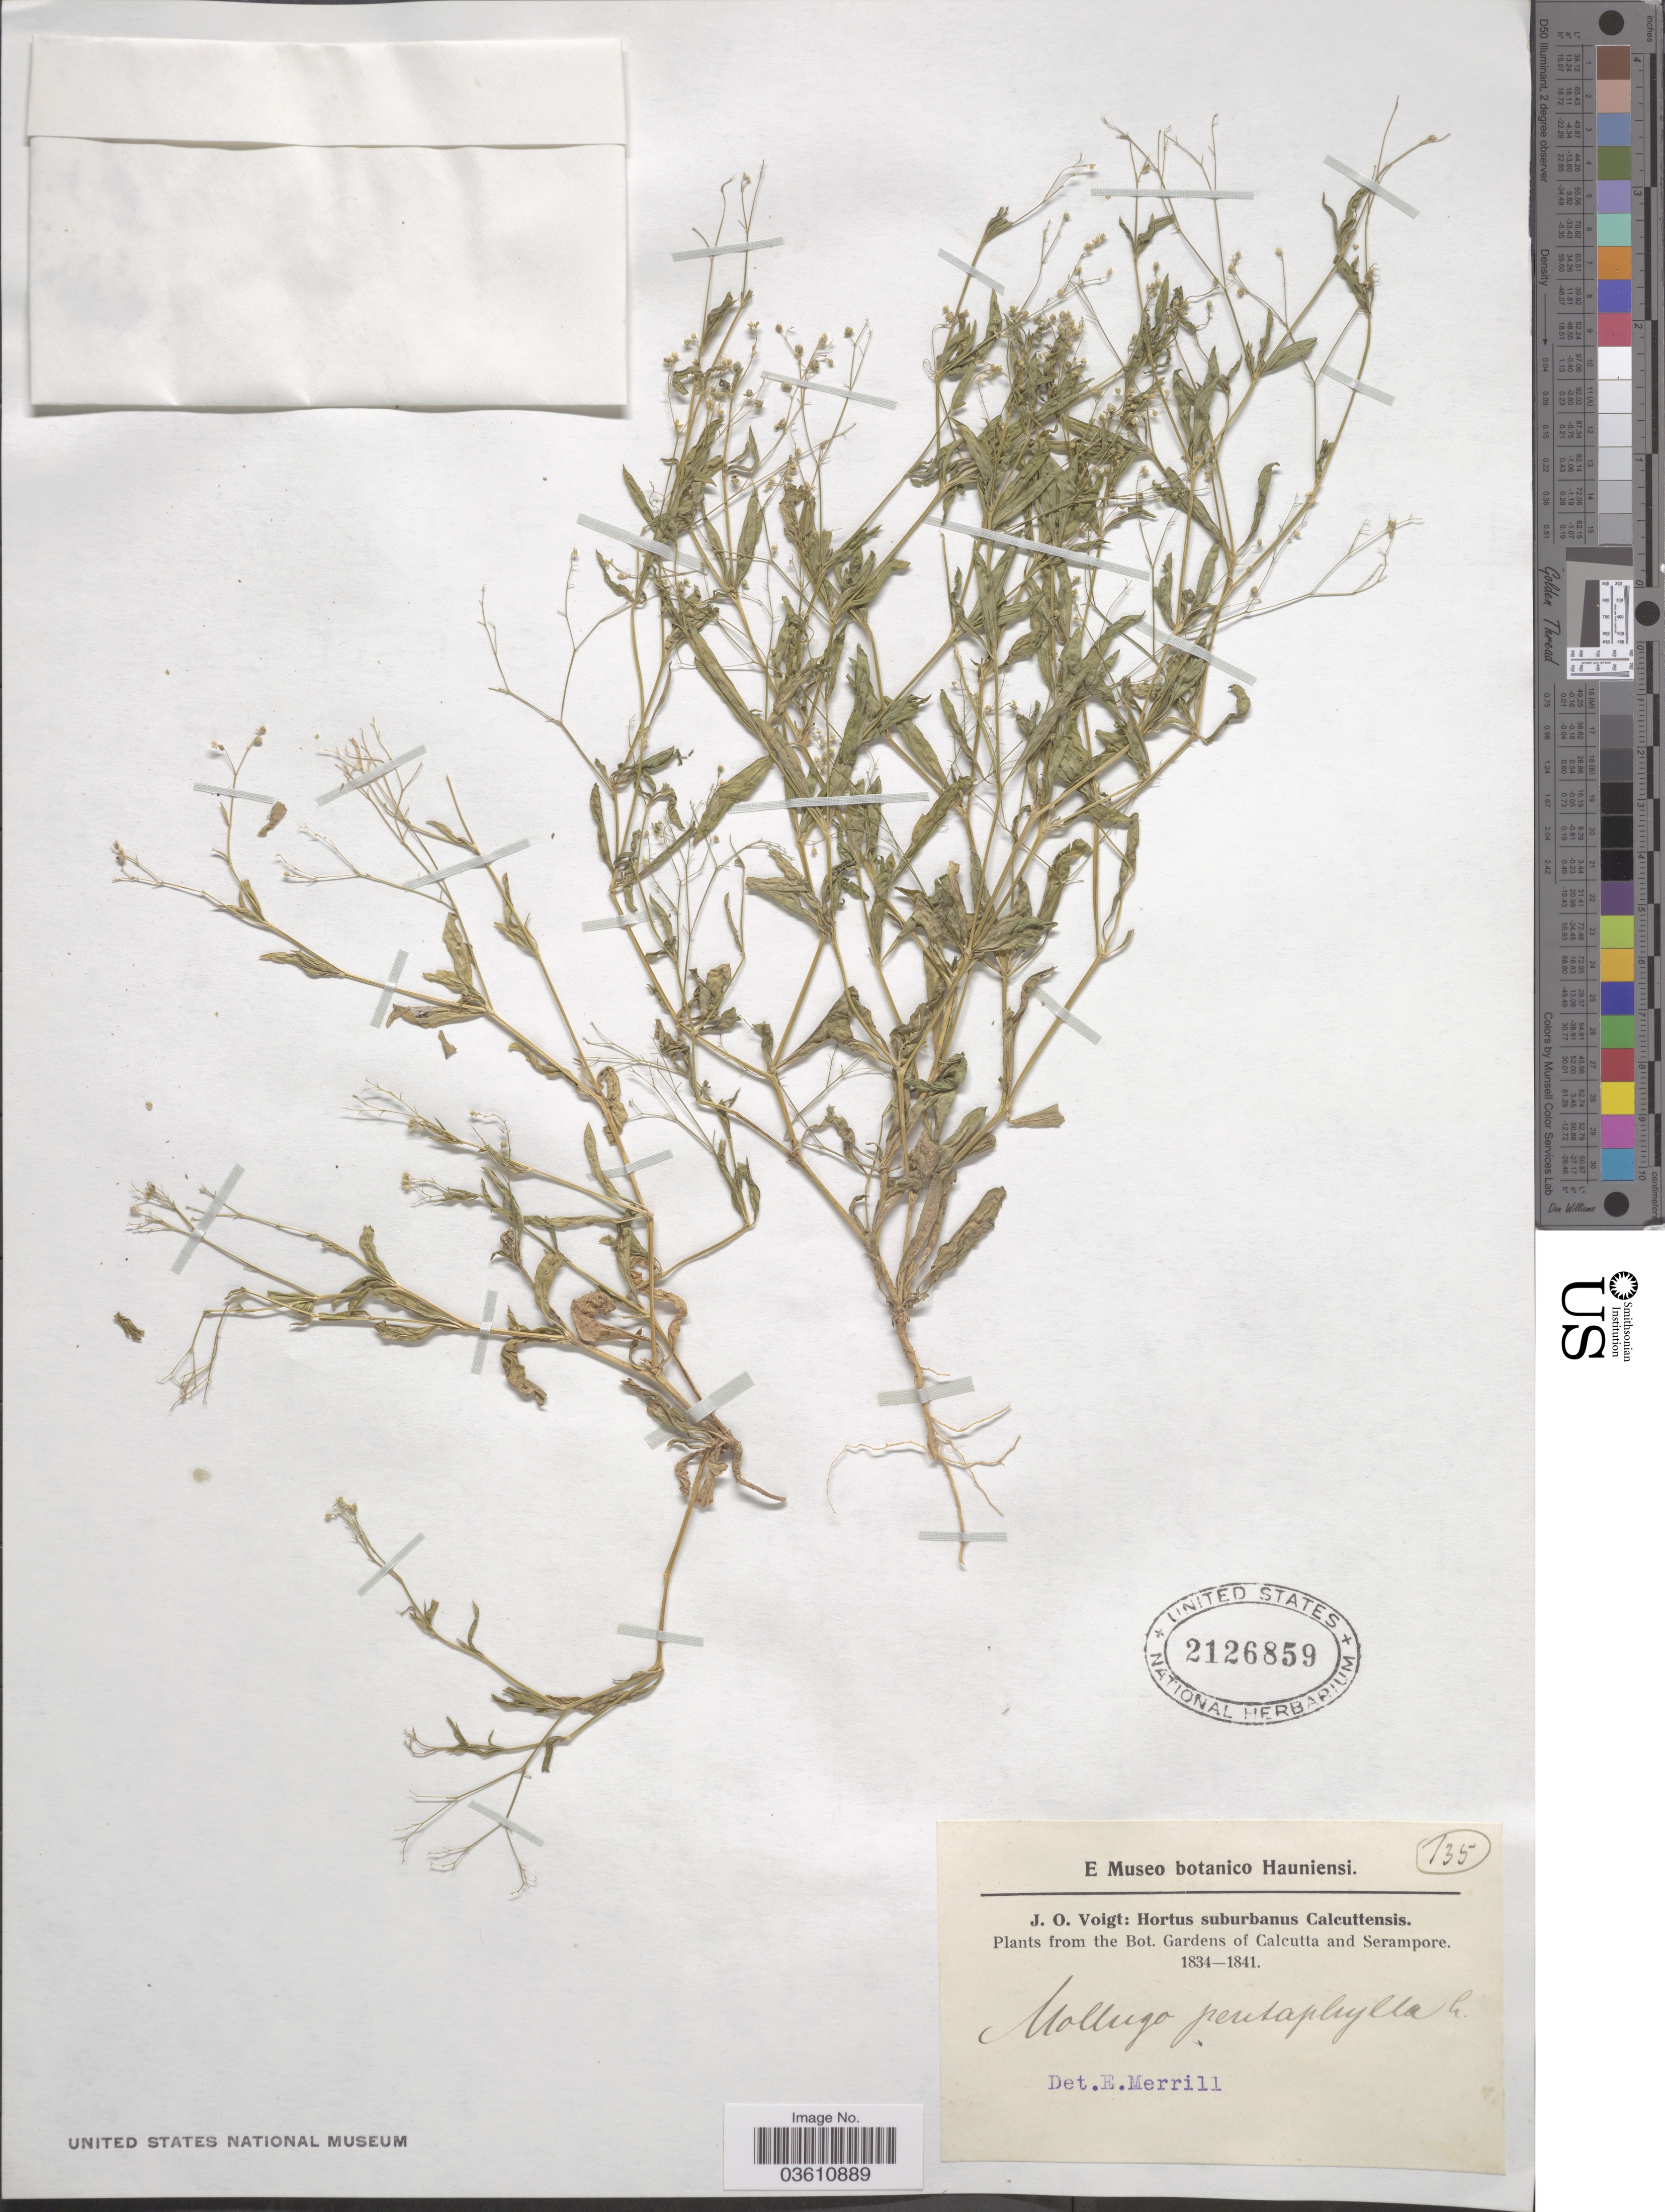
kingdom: Plantae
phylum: Tracheophyta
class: Magnoliopsida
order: Caryophyllales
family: Molluginaceae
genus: Trigastrotheca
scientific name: Trigastrotheca pentaphylla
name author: (L.) Thulin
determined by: Strong, Mark T., (BOT), Smithsonian Institution - National Museum of Natural History (UNITED STATES)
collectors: J. O. Voigt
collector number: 135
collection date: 1834/1841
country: India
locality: The Bot. Gardens of Calcutta and Serampore.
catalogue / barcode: US 2126859